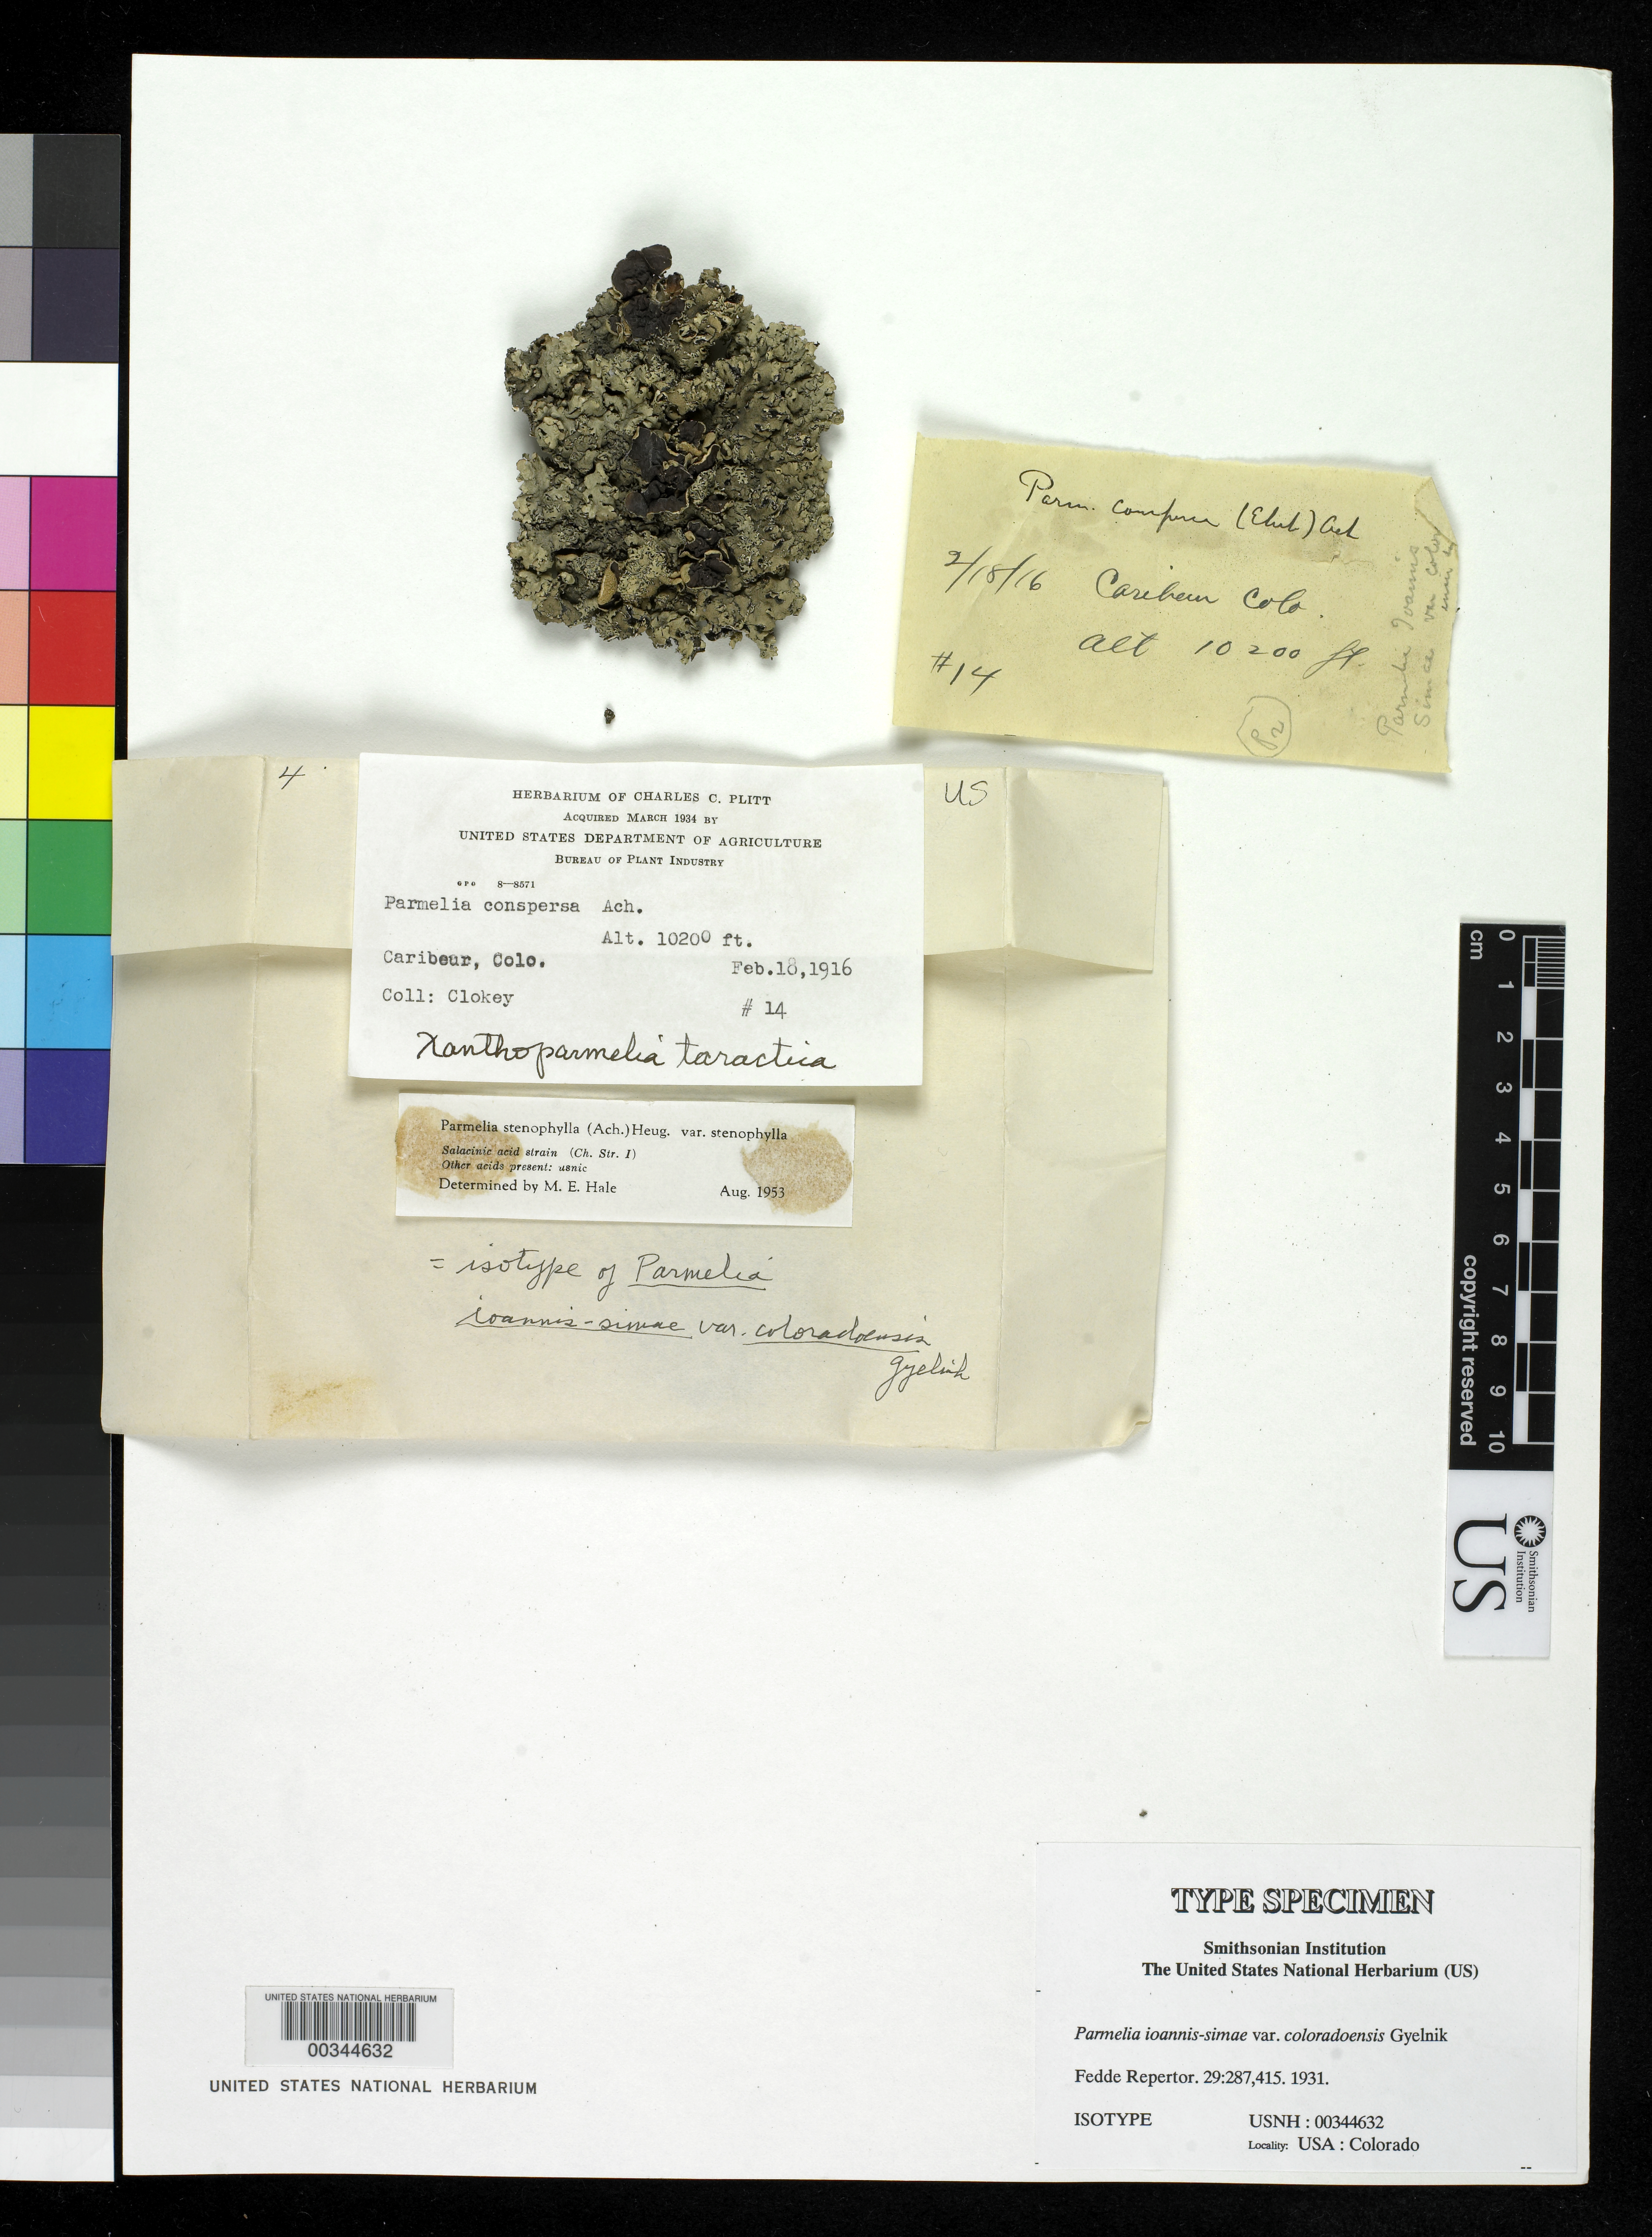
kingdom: Fungi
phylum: Ascomycota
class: Lecanoromycetes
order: Lecanorales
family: Parmeliaceae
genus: Parmelia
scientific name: Parmelia ioannis-simae var. coloradoensis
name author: Gyeln.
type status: Isotype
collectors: I. W. Clokey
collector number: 14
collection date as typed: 18 Feb 1916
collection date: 1916-02-18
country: United States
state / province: Colorado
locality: Carriberu.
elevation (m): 3109